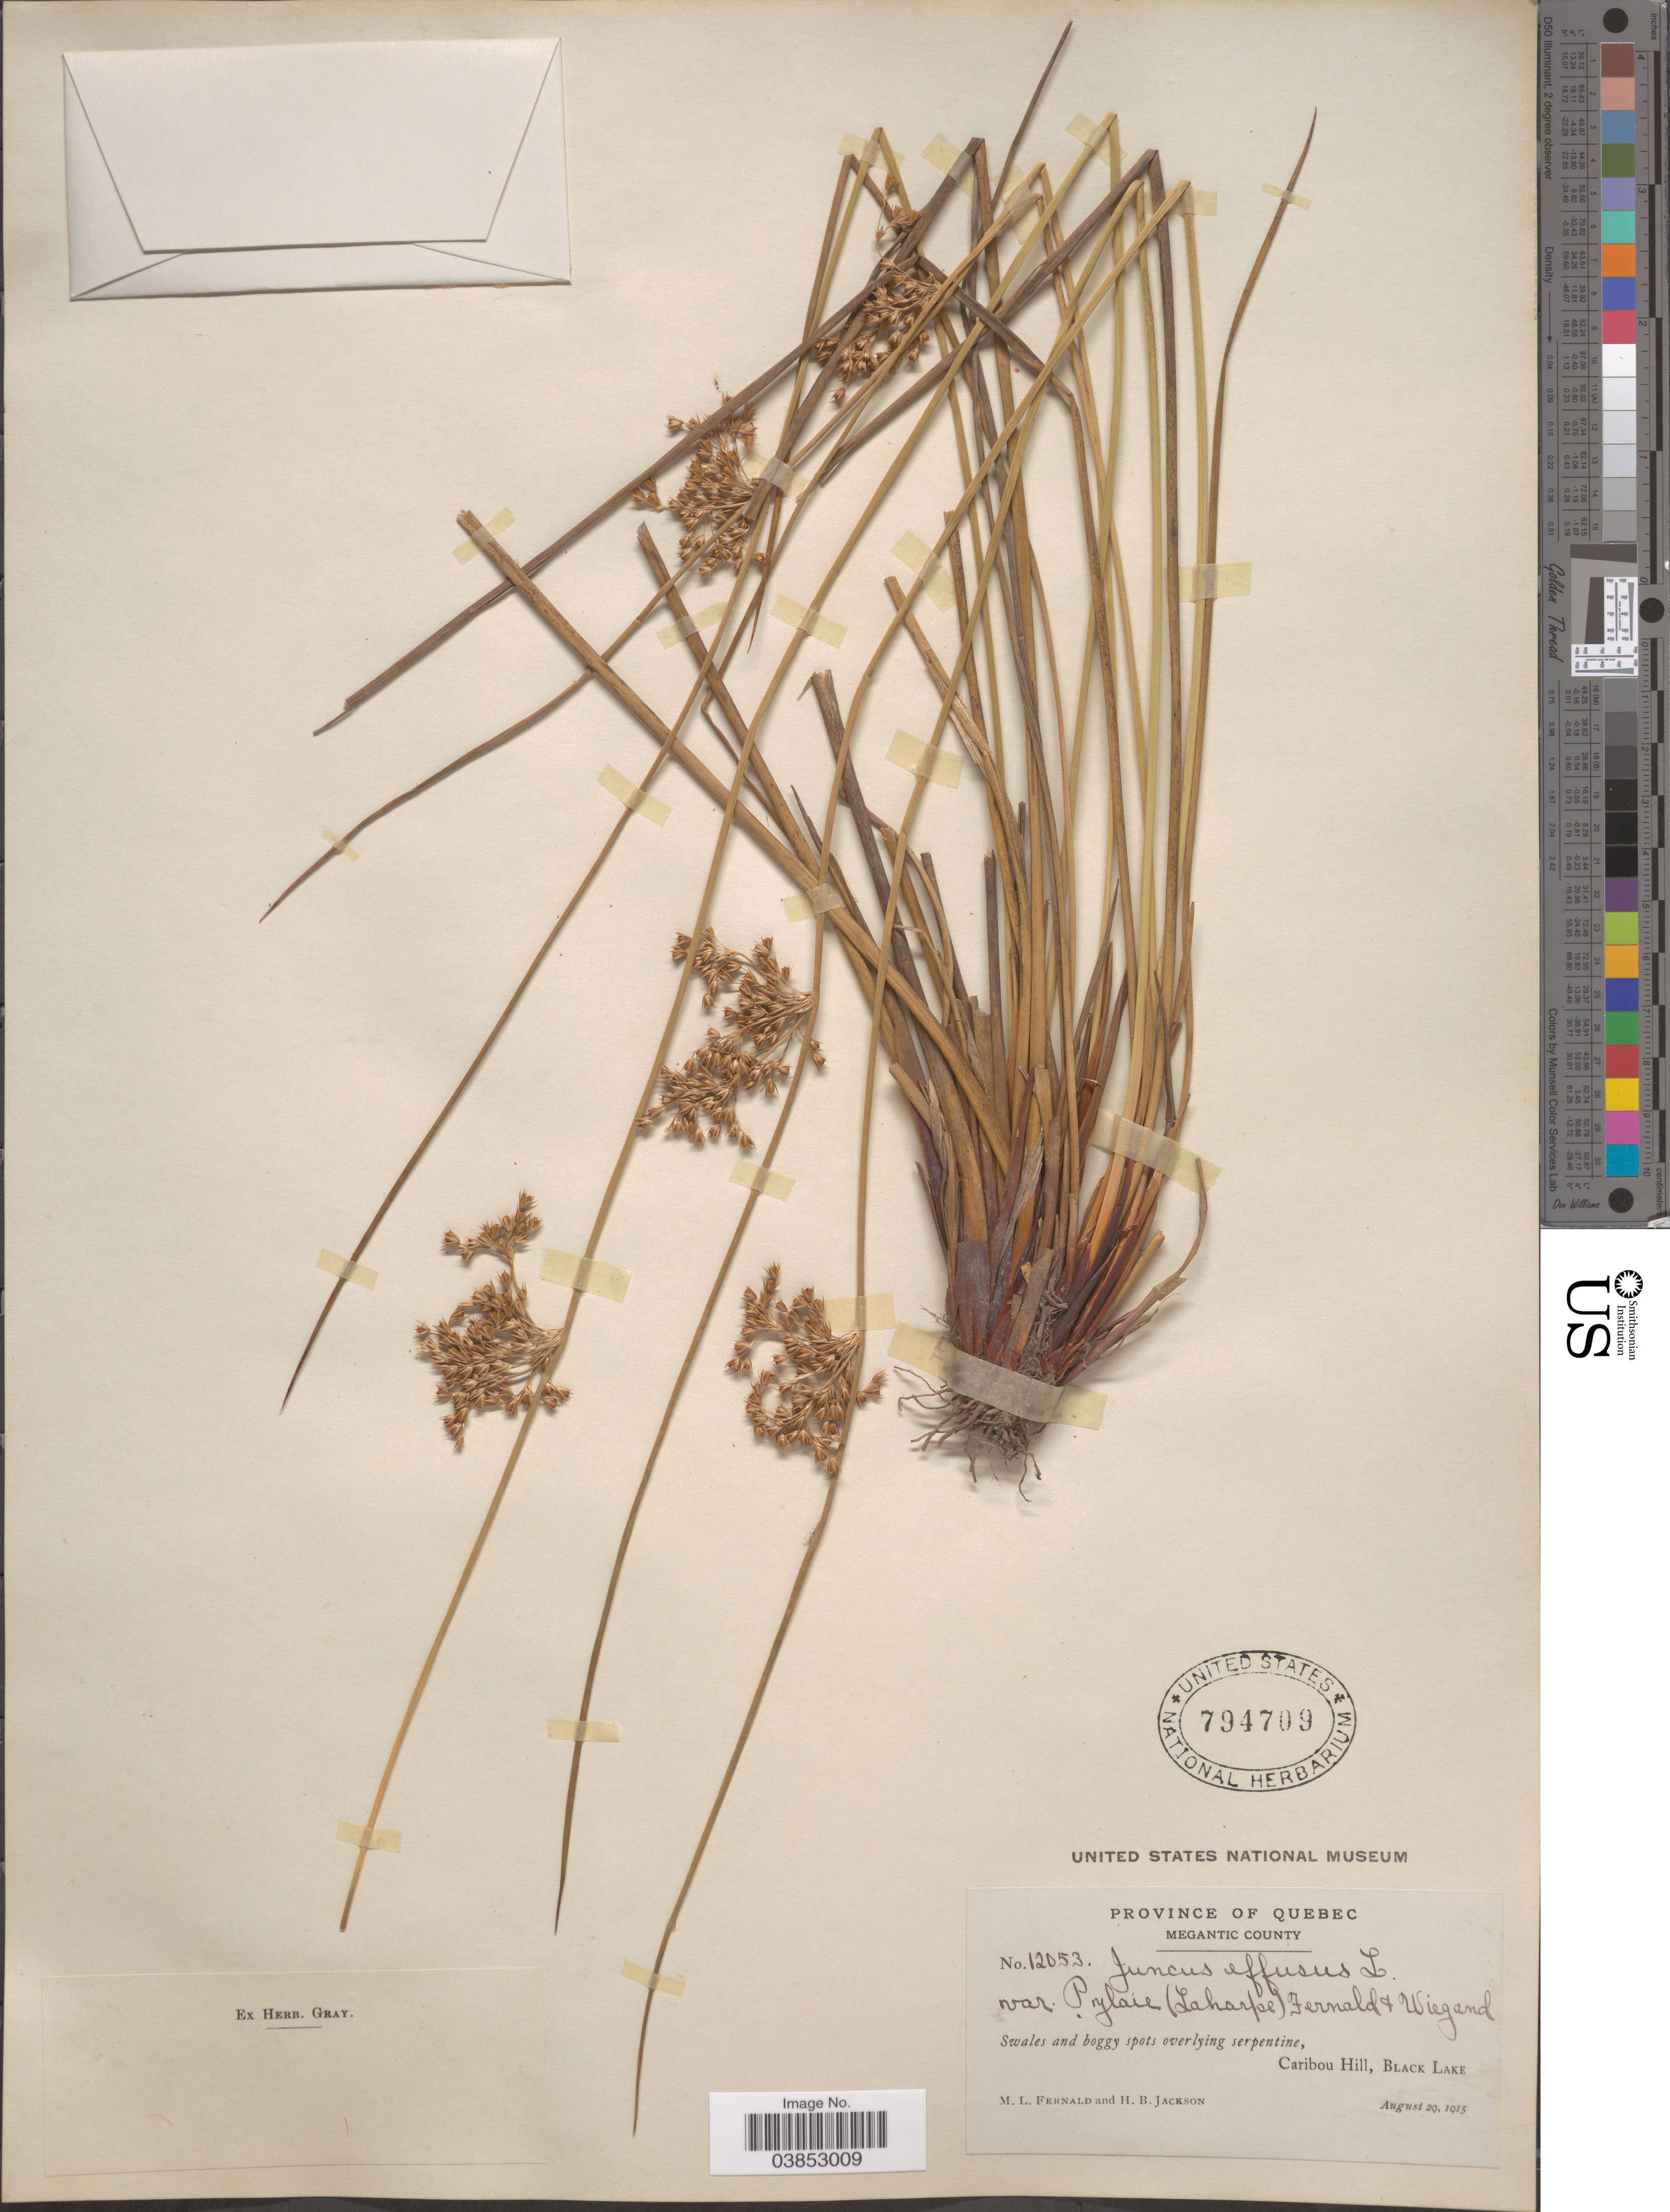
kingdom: Plantae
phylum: Tracheophyta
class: Liliopsida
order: Poales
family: Juncaceae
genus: Juncus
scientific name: Juncus effusus var. pylaei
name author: (Laharpe) Fernald & Wiegand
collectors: M. L. Fernald & H. Jackson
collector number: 12053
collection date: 1915-08-29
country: Canada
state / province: Quebec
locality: Megantic County. Caribou Hill, Black Lake.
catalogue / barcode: US 794709